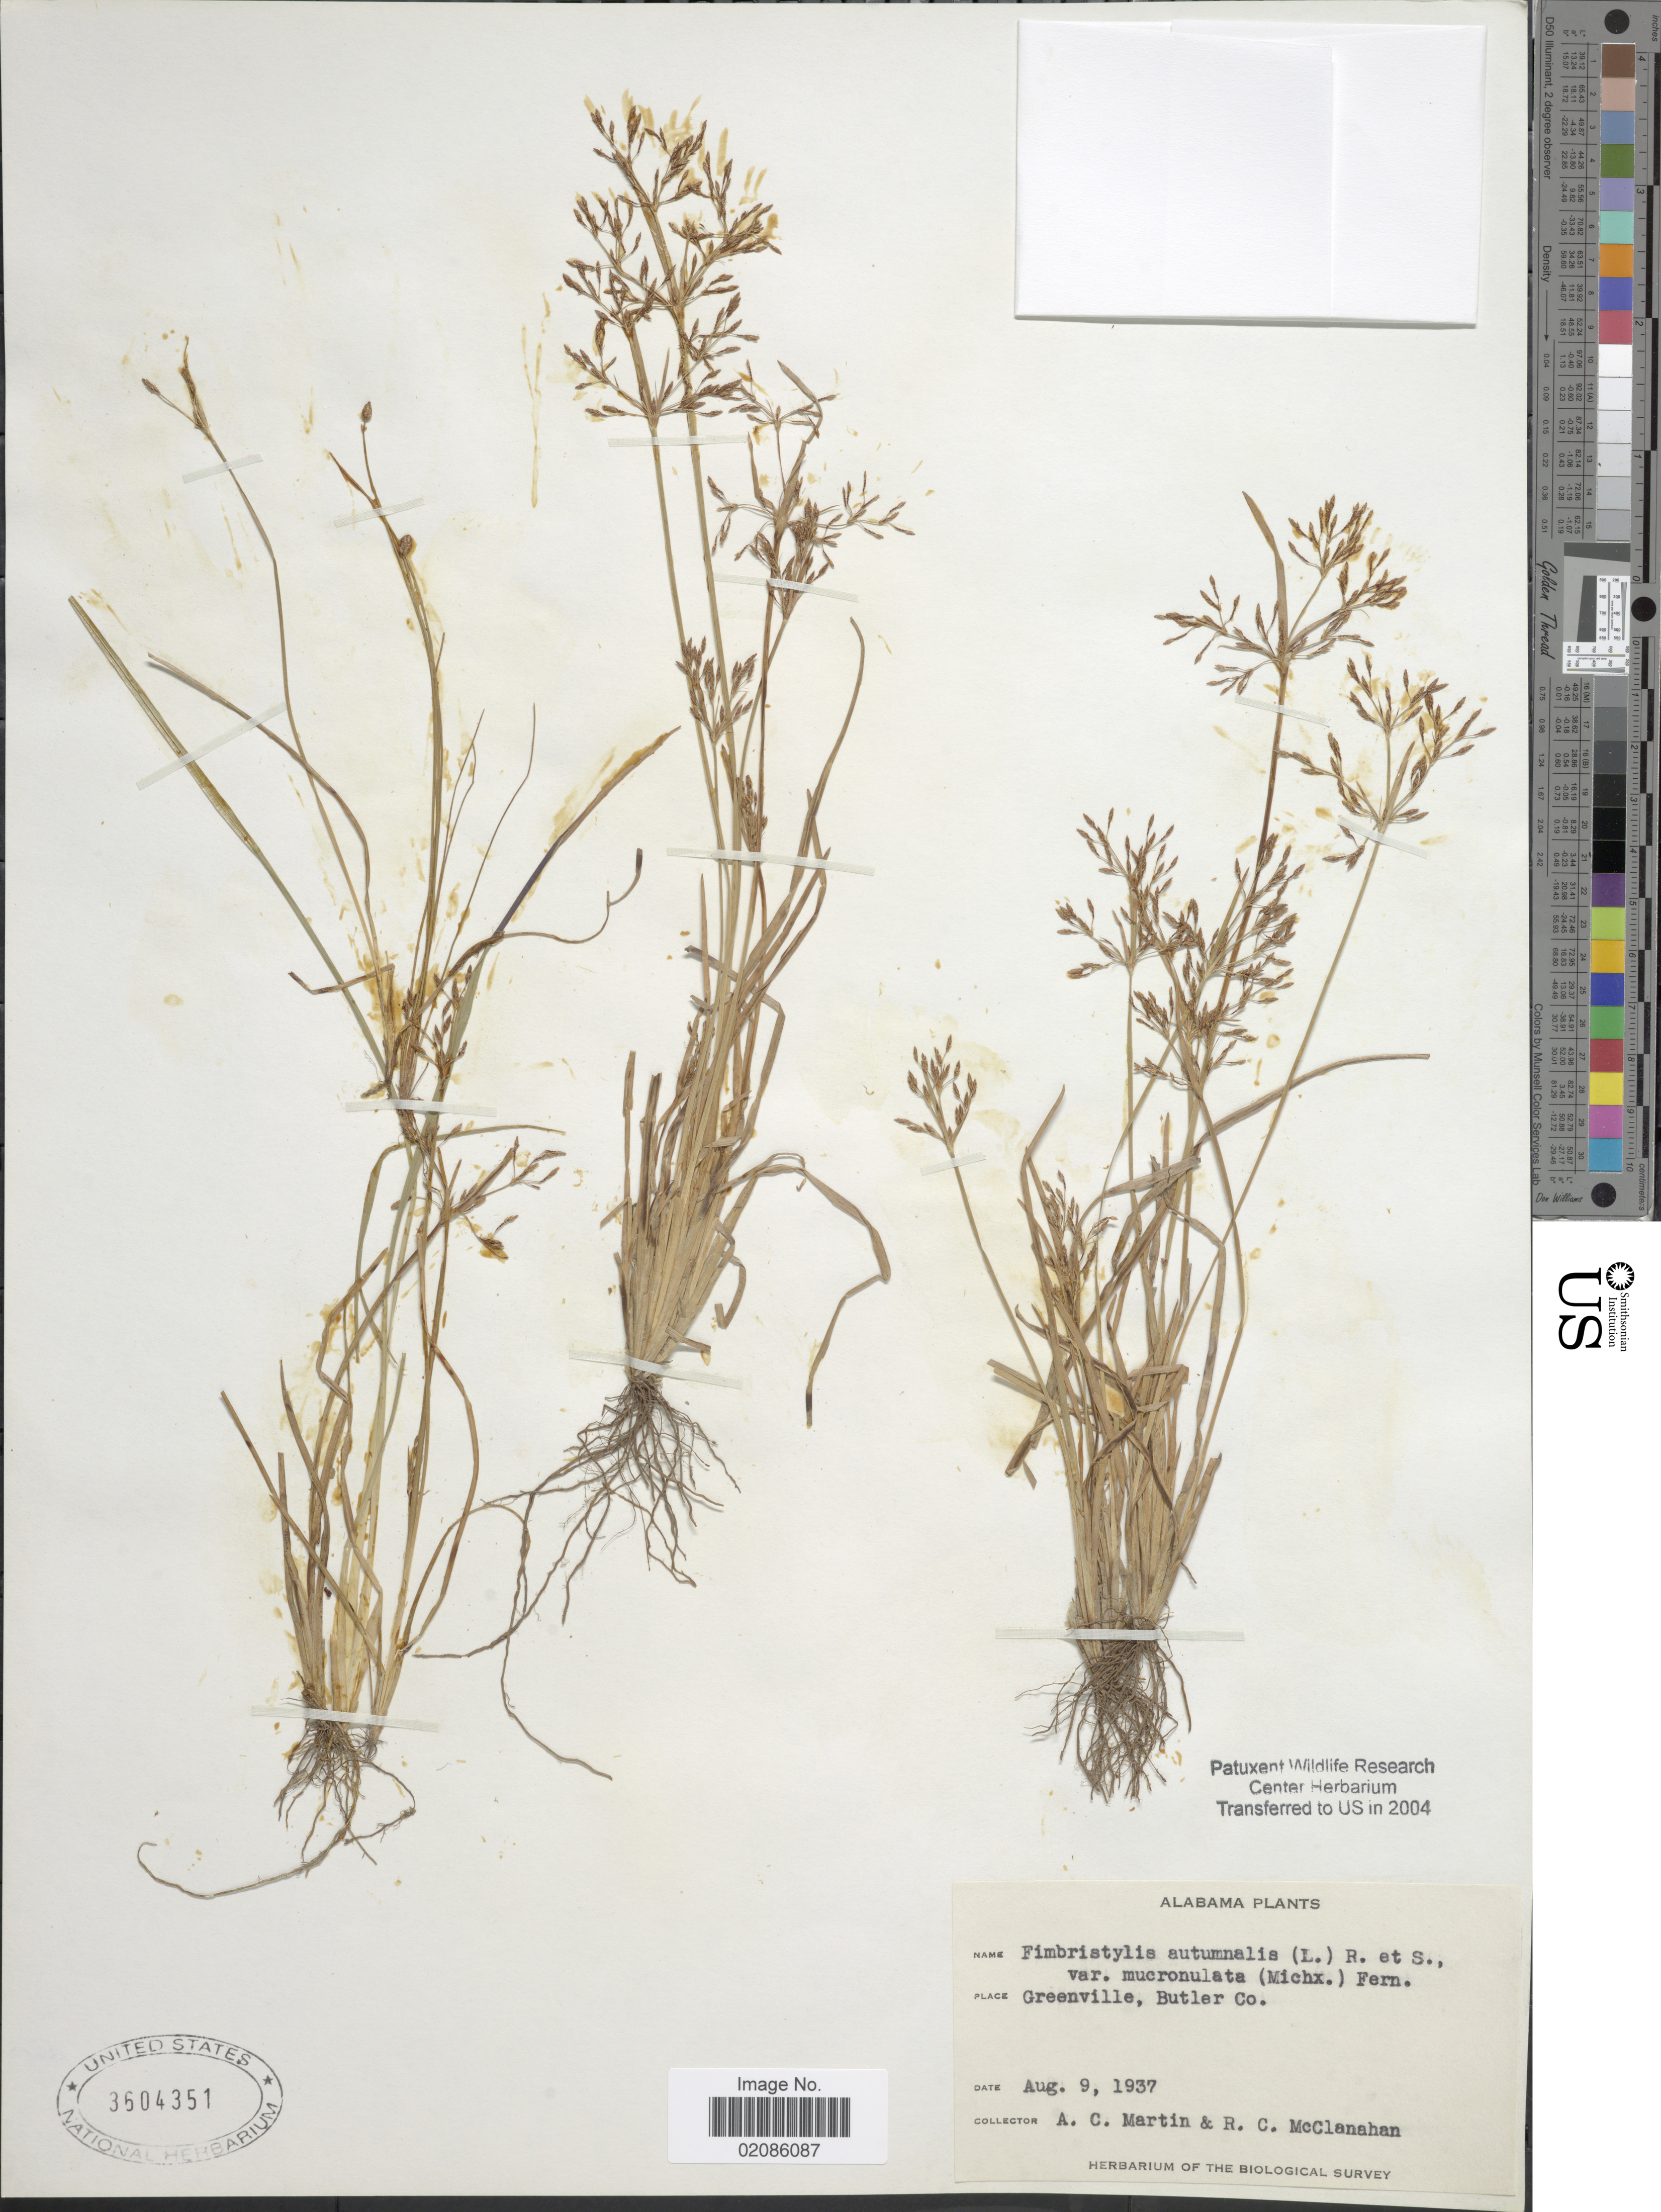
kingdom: Plantae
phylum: Tracheophyta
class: Liliopsida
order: Poales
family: Cyperaceae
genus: Fimbristylis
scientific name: Fimbristylis autumnalis (L.) Roem. & Schult.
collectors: A. C. Martin & R. McClanahan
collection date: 1937-08-09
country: United States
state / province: Alabama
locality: Greenville, Butler Co.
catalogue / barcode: US 3604351